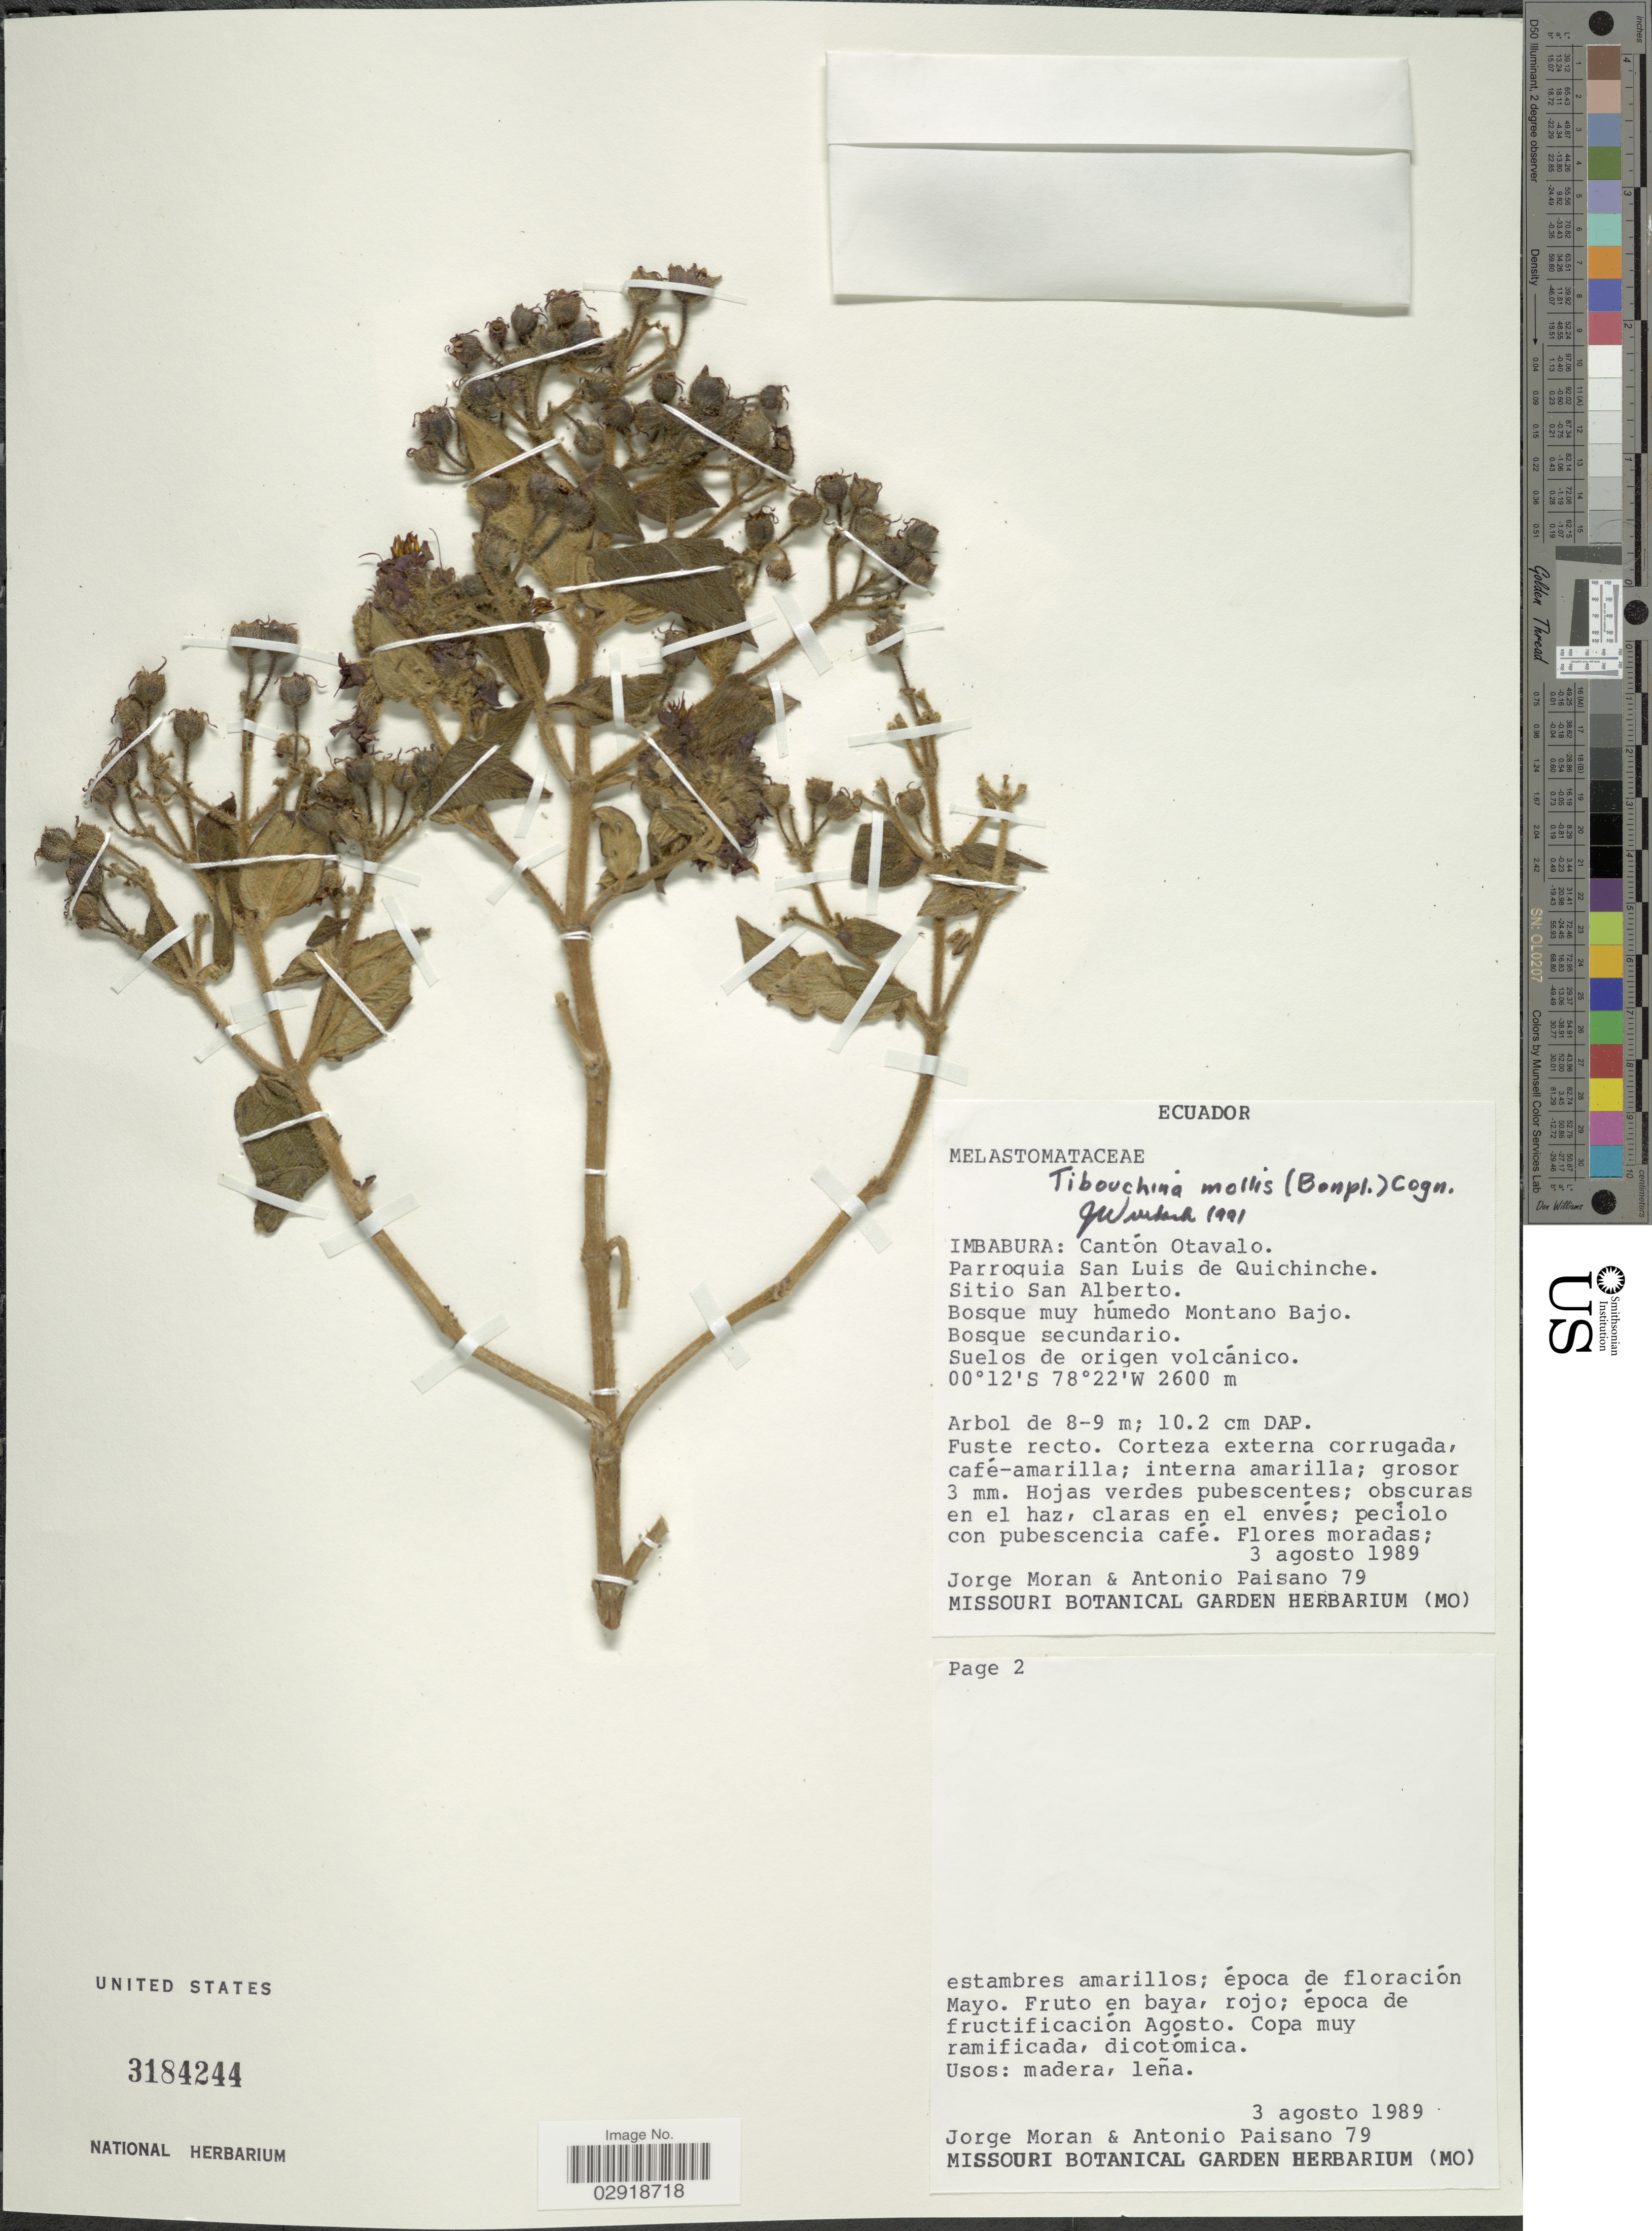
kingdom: Plantae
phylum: Tracheophyta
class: Magnoliopsida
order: Myrtales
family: Melastomataceae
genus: Chaetogastra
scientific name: Chaetogastra mollis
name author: (Bonpl.) DC.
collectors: J. Moran & A. Paisano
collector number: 79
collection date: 1989-08-03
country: Ecuador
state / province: Imbabura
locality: Cantón Otavalo. Parroquia San Luis de Quichinche. Sitio San Alberto. Bosque muy húmedo Montano Bajo.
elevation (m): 2600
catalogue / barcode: US 3184244